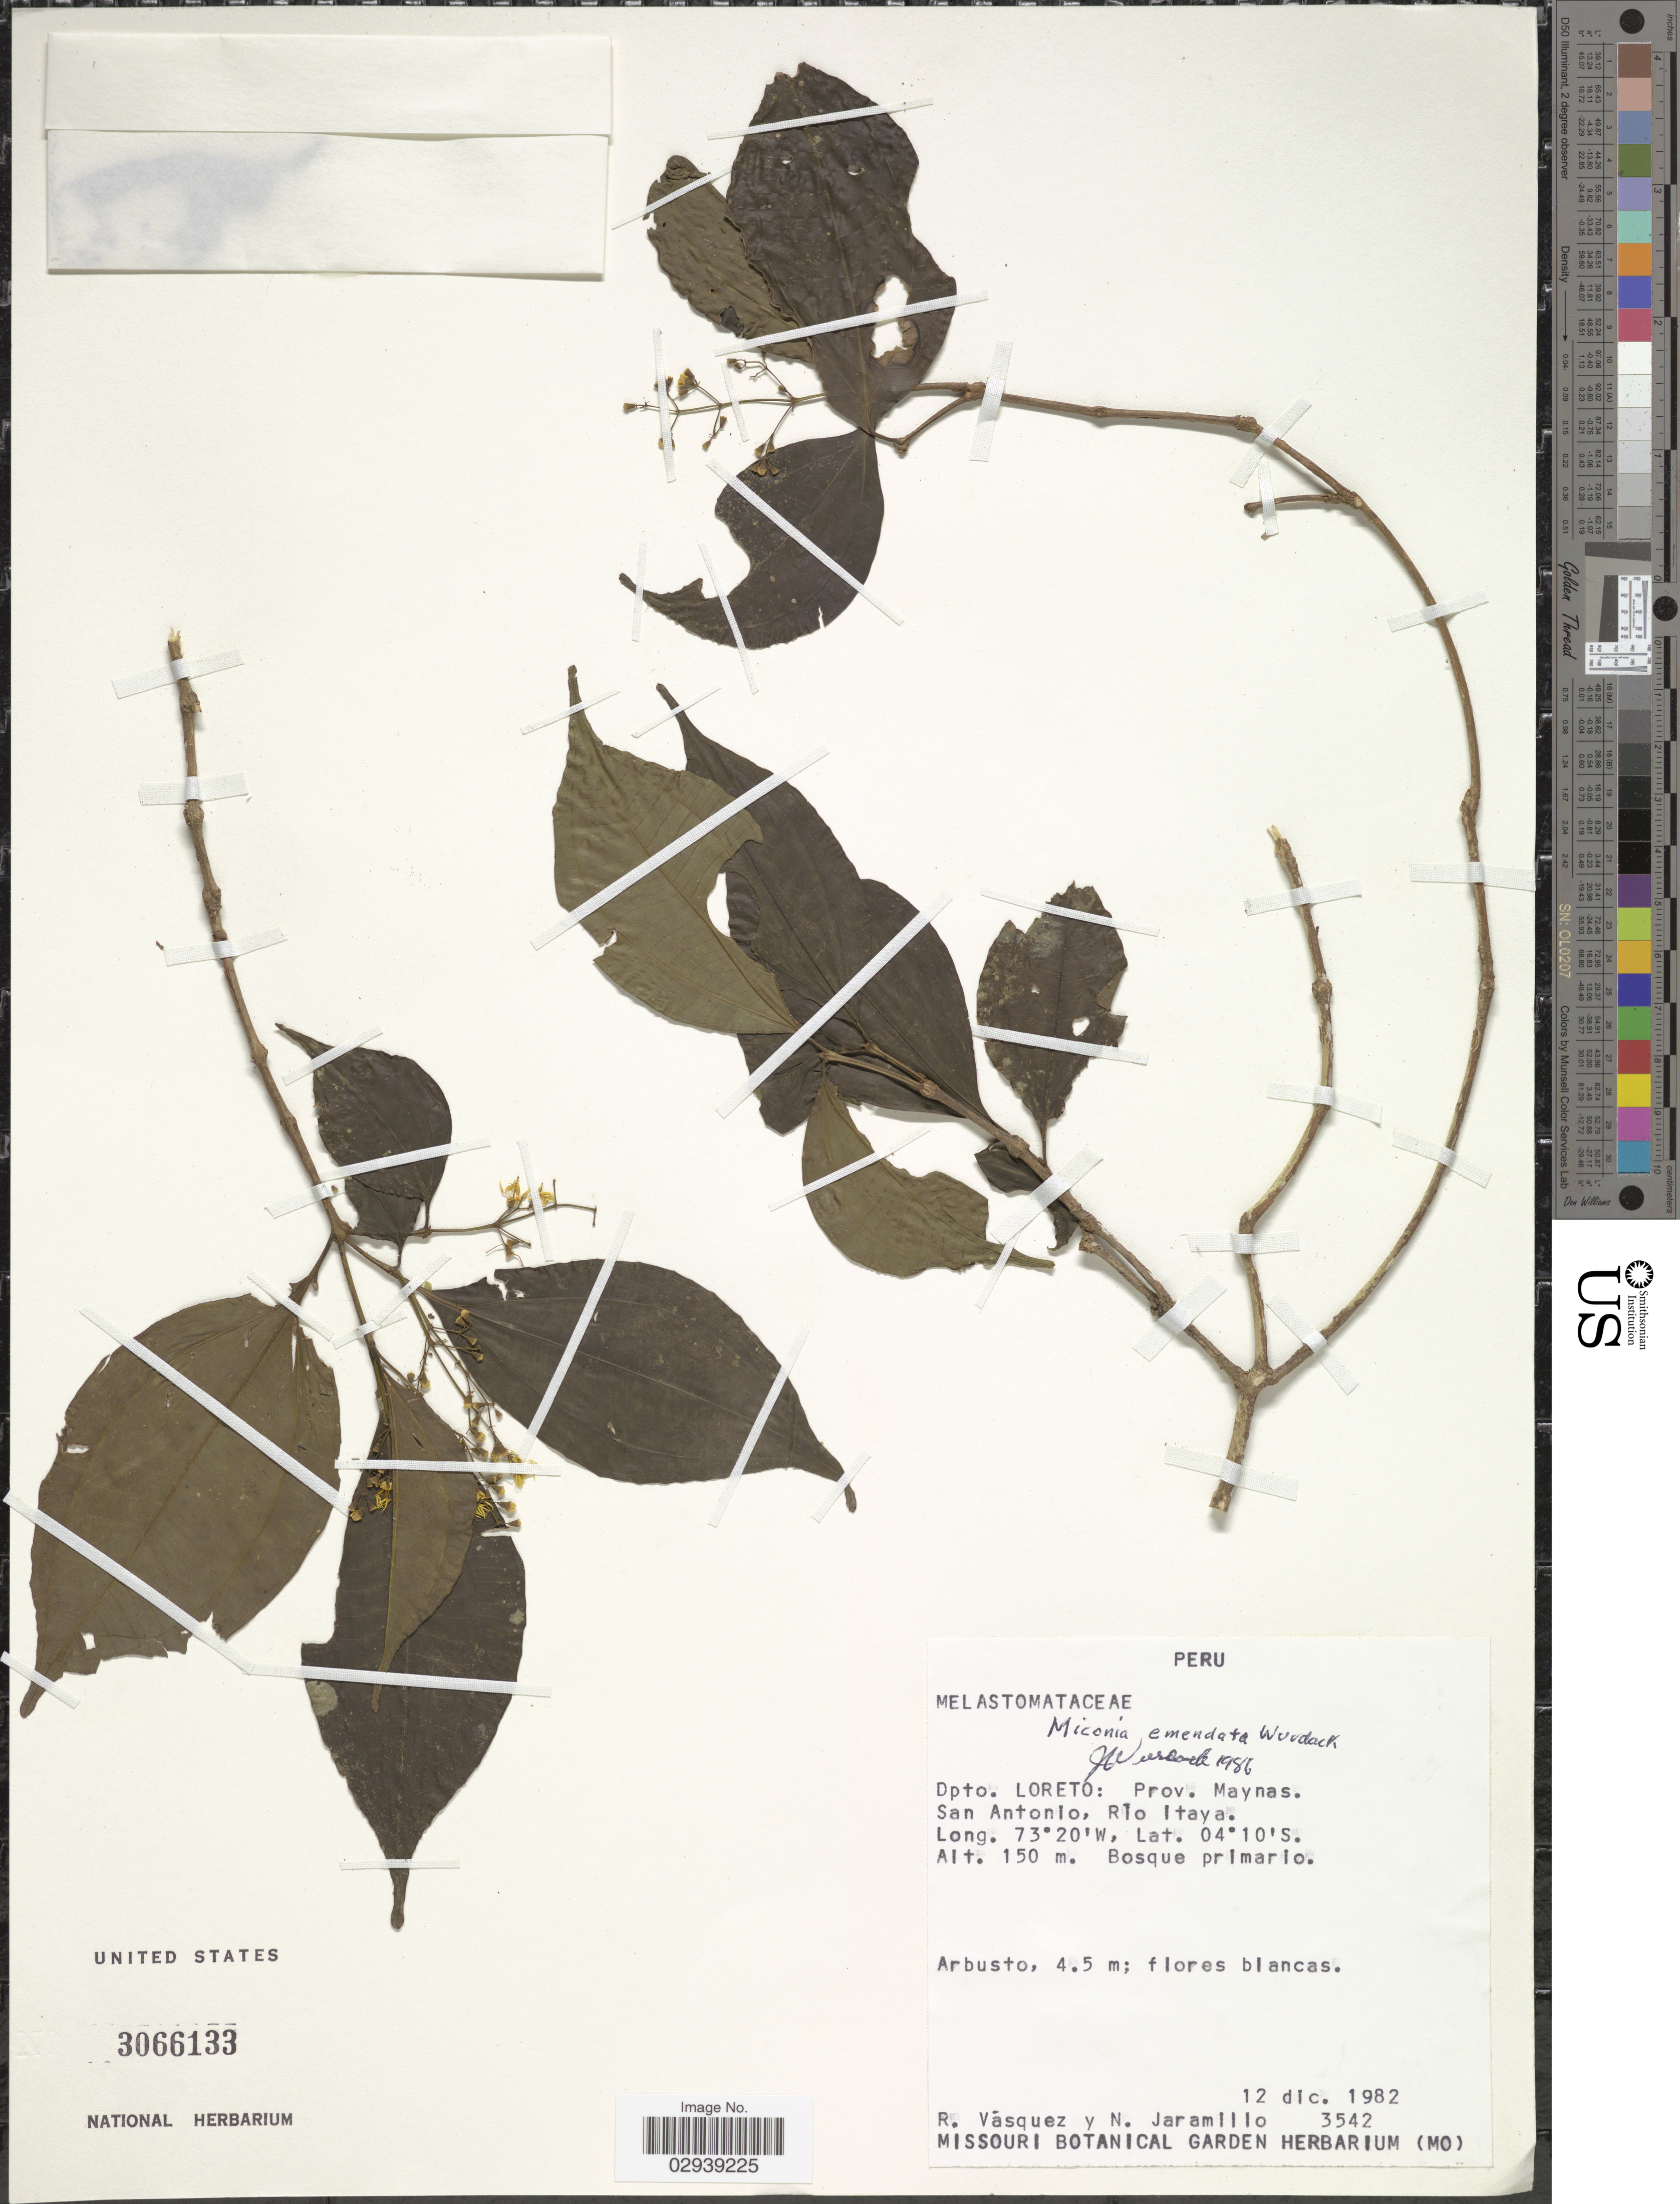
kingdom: Plantae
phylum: Tracheophyta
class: Magnoliopsida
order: Myrtales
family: Melastomataceae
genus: Miconia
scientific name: Miconia emendata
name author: Wurdack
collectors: R. Vásquez & N. Jaramillo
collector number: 3542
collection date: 1982-12-12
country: Peru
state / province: Loreto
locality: Dpto. Loreto: Prov. Maynas. San Antonio, Río Itaya.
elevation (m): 150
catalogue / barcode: US 3066133